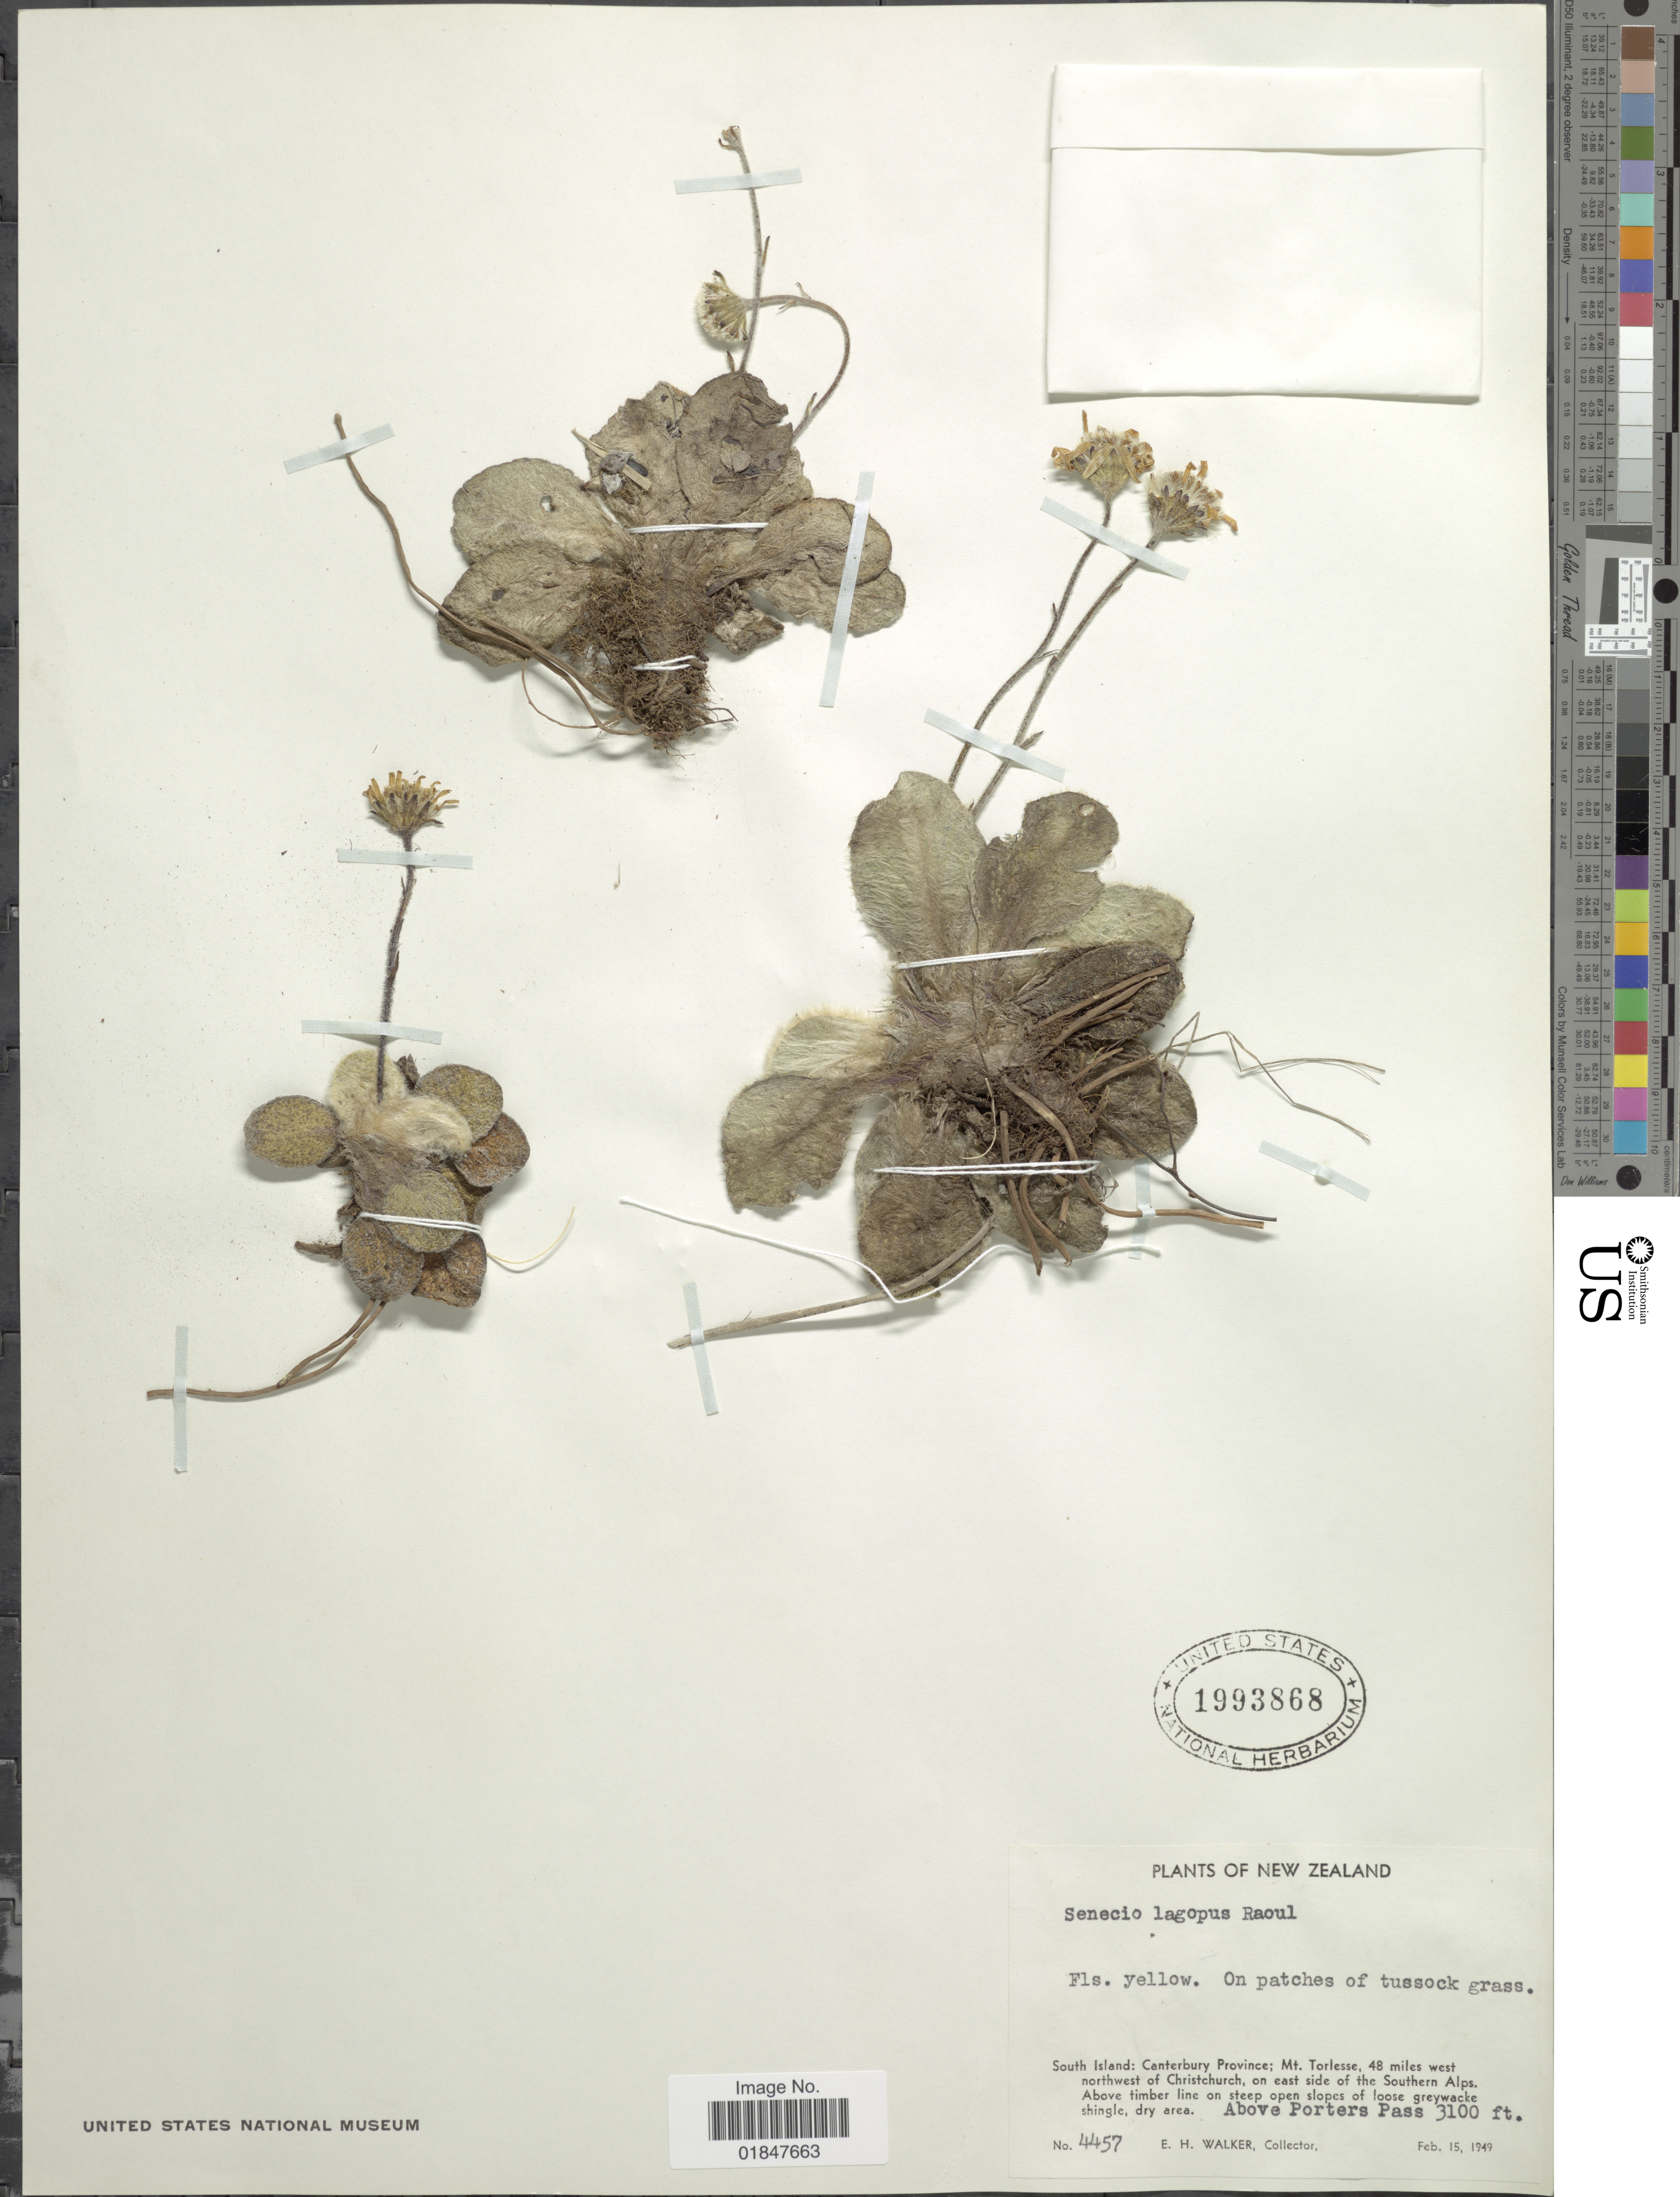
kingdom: Plantae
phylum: Tracheophyta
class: Magnoliopsida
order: Asterales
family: Asteraceae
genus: Brachyglottis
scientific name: Brachyglottis lagopus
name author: (Raoul) B. Nord.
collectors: E. H. Walker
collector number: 4457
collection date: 1949-02-15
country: New Zealand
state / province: Canterbury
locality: South Island: Mt. Torlesse, 48 miles west northwest of Christchurch, on east side of the southern Alps. Above timber line on steep open slopes of loose greywacke shingle, Above Porters Pass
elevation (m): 945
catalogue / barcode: US 1993868